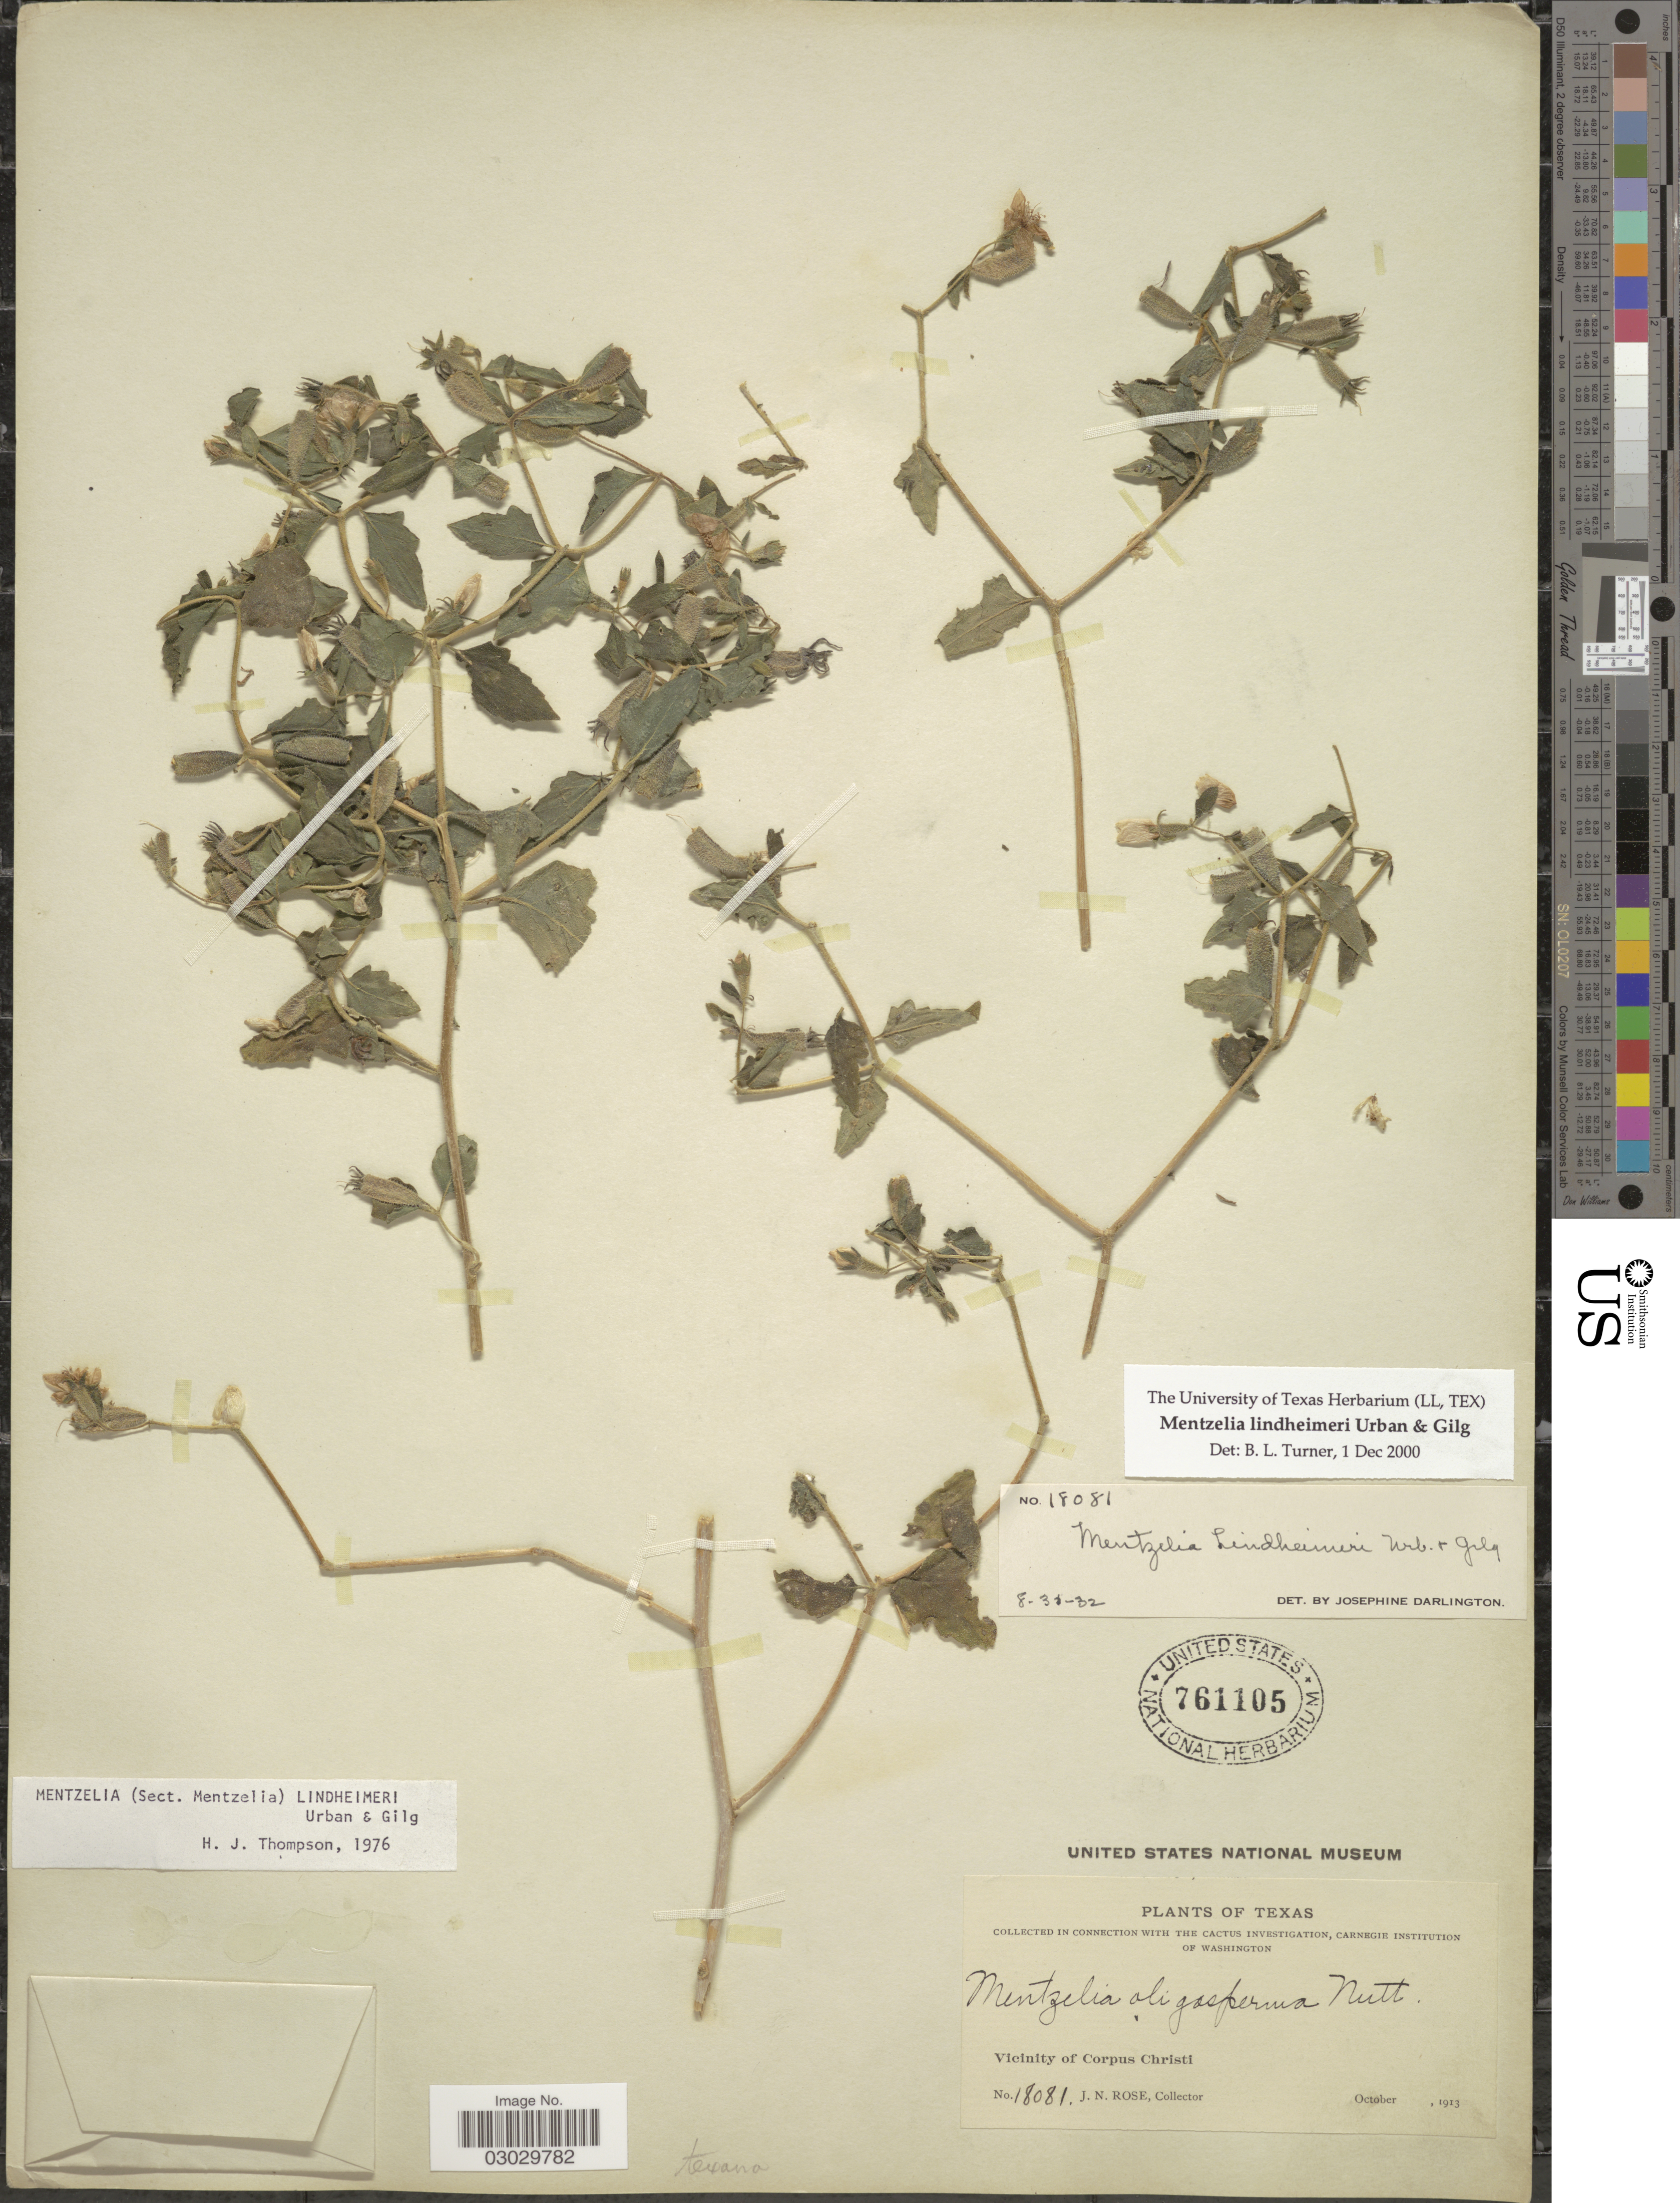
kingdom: Plantae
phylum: Tracheophyta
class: Magnoliopsida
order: Cornales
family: Loasaceae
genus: Mentzelia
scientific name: Mentzelia lindheimeri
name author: Urb. & Gilg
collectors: J. N. Rose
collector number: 18081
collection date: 1913-10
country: United States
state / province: Texas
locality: Vicinity of Corpus Christi.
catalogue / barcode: US 761105